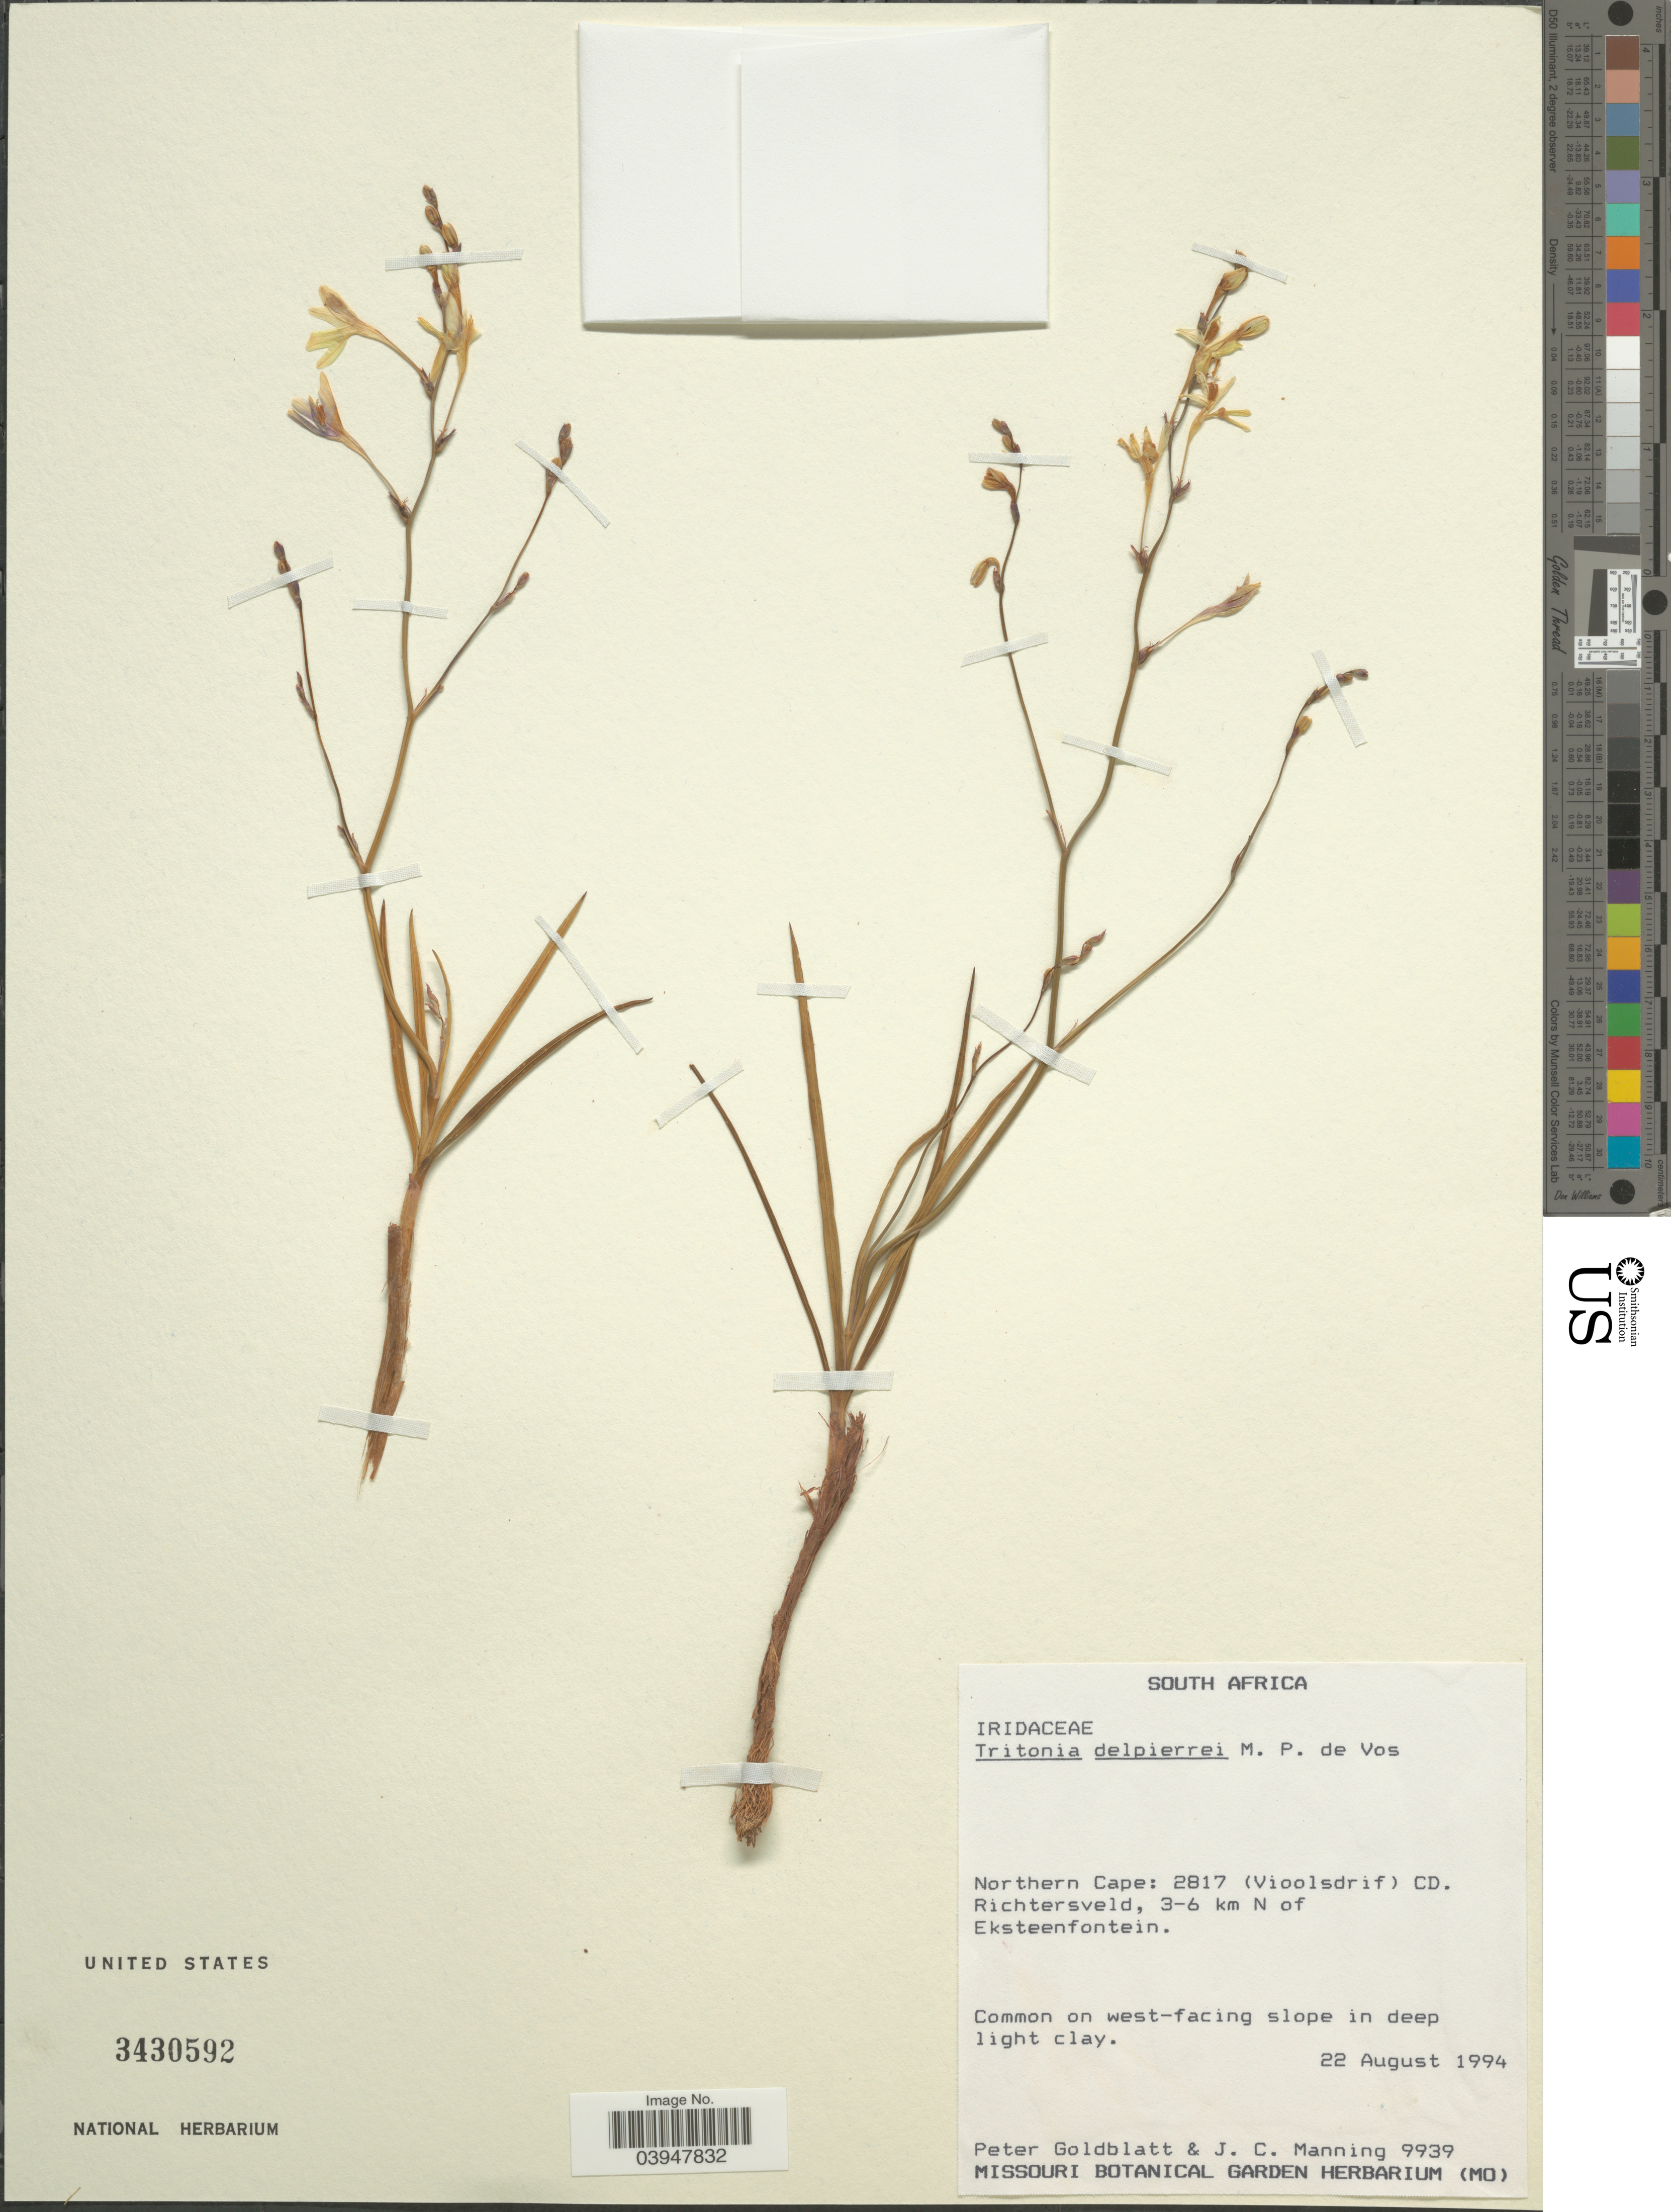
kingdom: Plantae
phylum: Tracheophyta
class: Liliopsida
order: Asparagales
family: Iridaceae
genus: Tritonia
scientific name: Tritonia delpierrei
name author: M.P. de Vos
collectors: P. Goldblatt & J. C. Manning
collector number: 9939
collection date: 1994-08-22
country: South Africa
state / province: Northern Cape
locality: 2817 (Vioolsdrif) CD. Richtersveld, 3-6 km N of Eksteenfontein. Common on west-facing slope in deep light clay.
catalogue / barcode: US 3430592